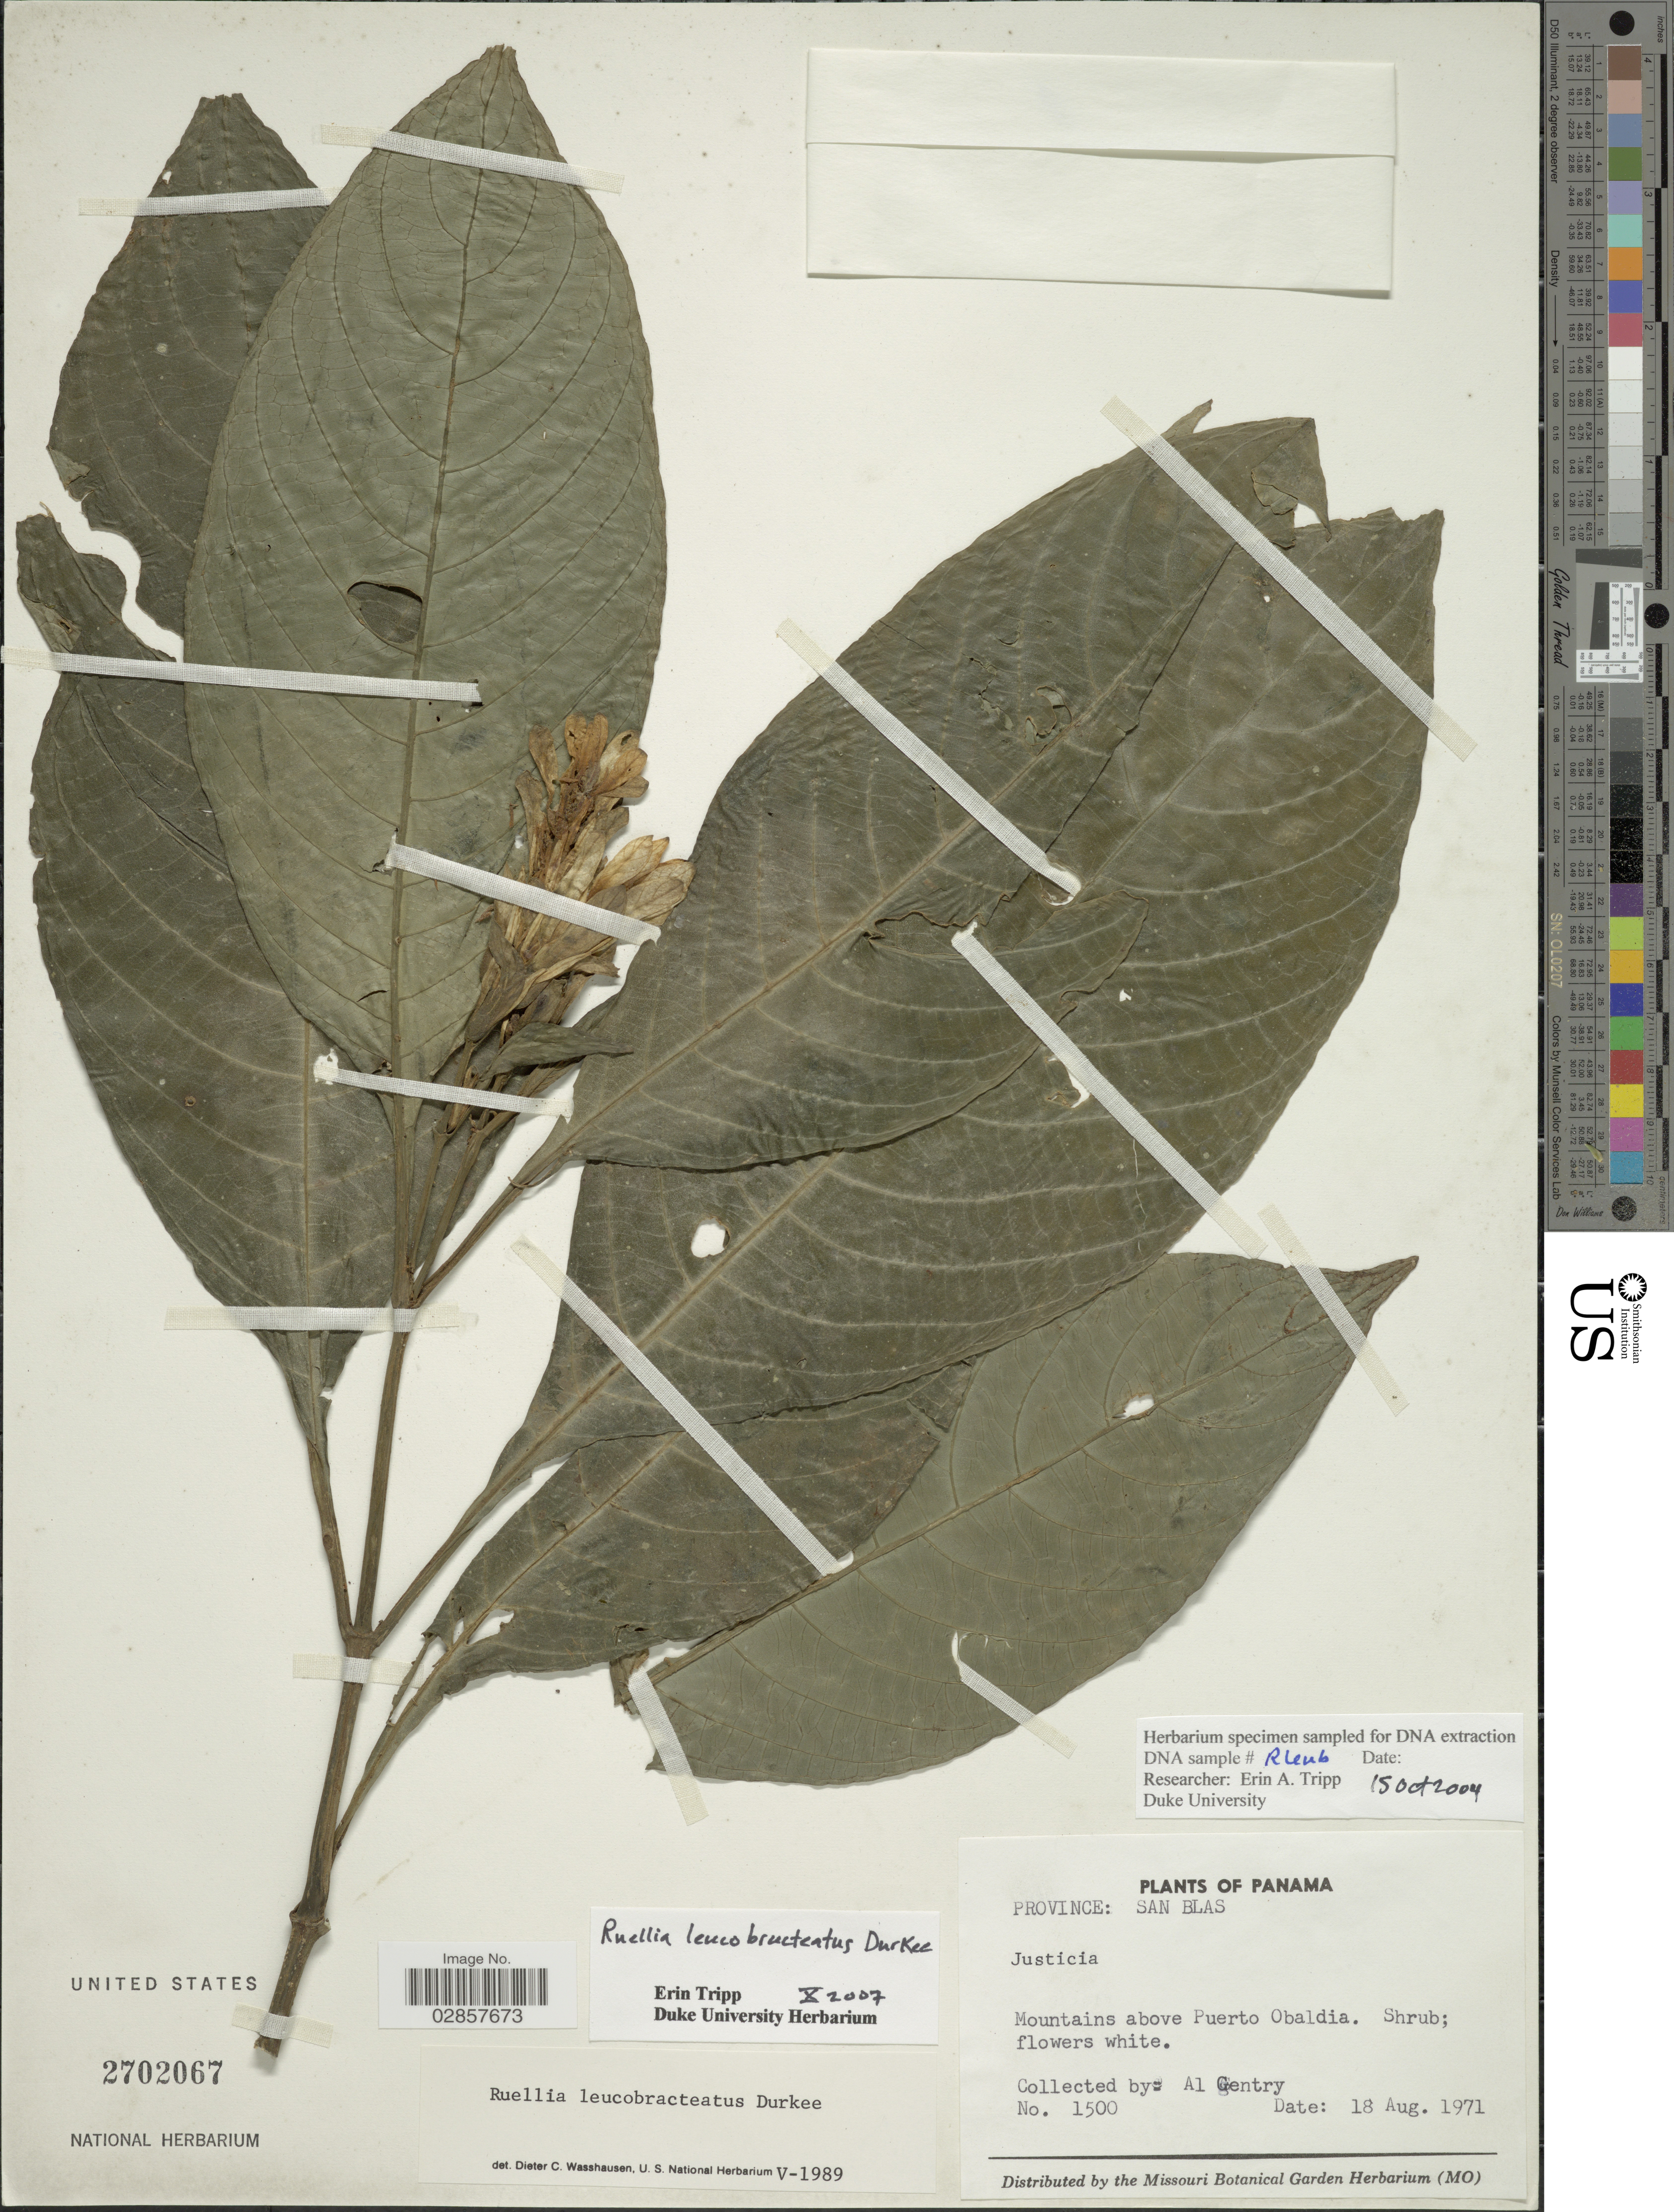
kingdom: Plantae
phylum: Tracheophyta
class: Magnoliopsida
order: Lamiales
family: Acanthaceae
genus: Ruellia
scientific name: Ruellia leucobracteatus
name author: Durkee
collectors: A. H. Gentry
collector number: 1500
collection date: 1971-08-18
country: Panama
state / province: Kuna Yala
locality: Mountains above Puerto Obaldia.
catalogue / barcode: US 2702067